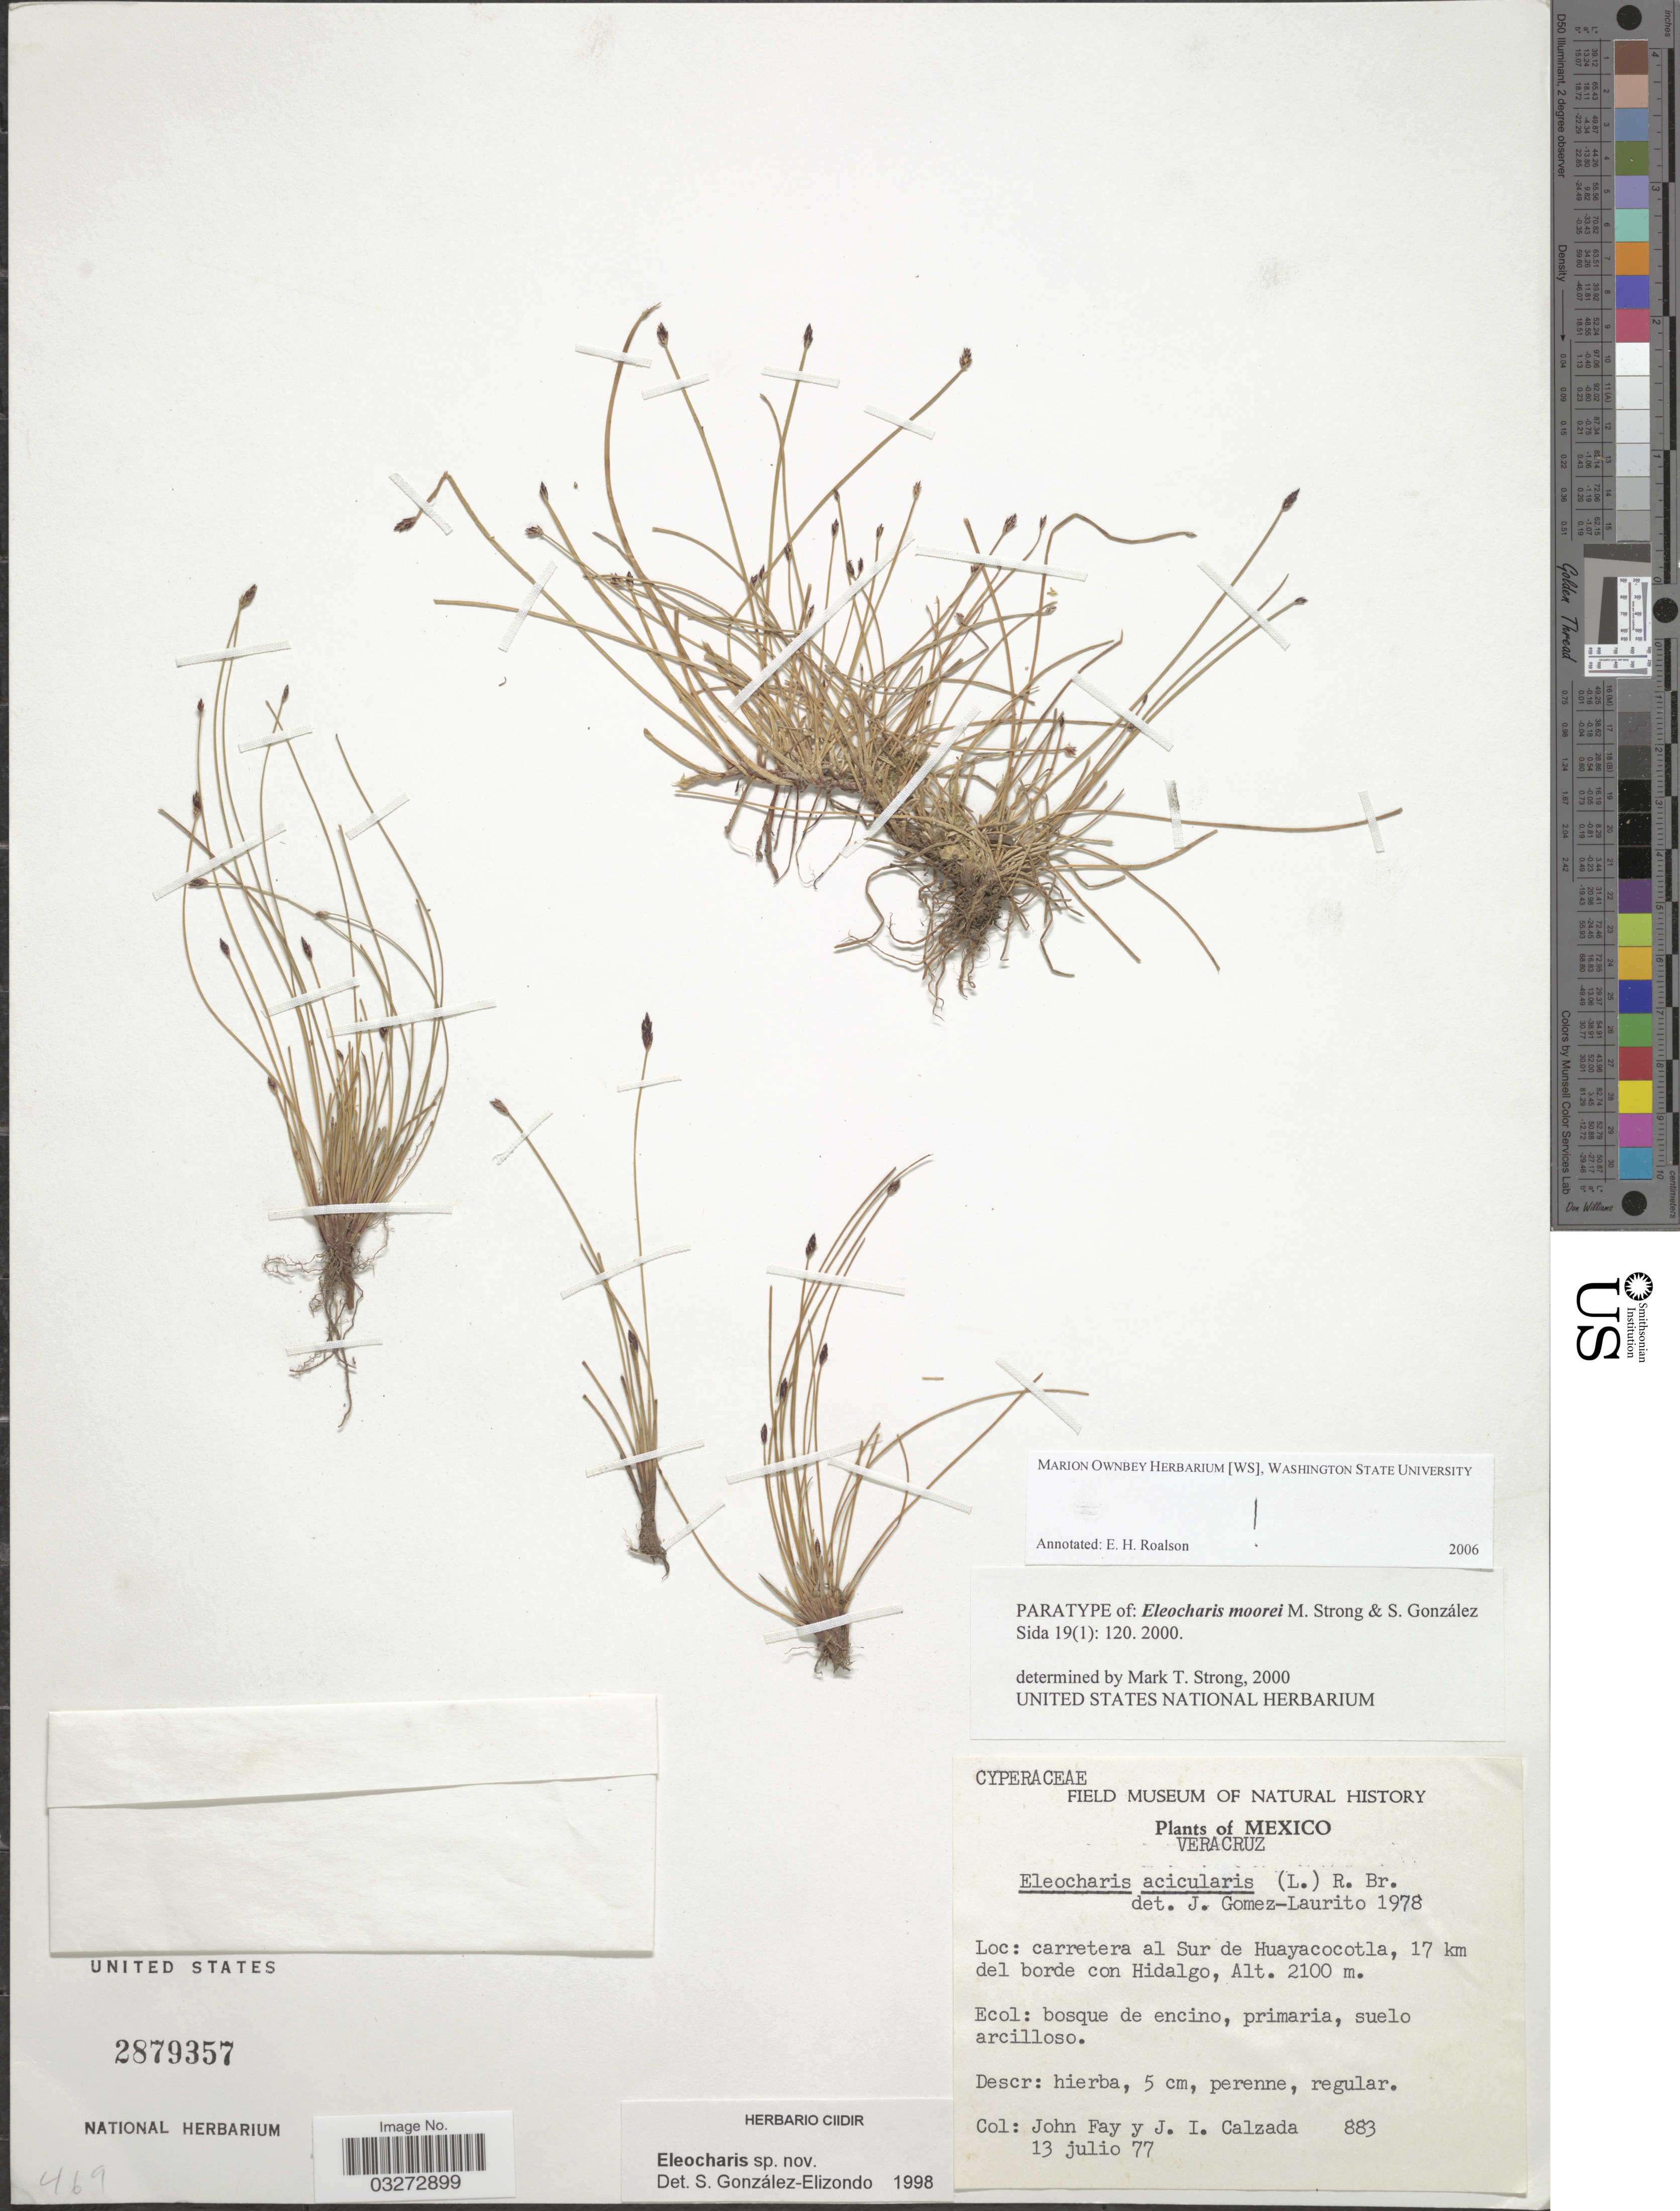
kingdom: Plantae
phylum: Tracheophyta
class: Liliopsida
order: Poales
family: Cyperaceae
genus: Eleocharis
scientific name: Eleocharis moorei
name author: M.T. Strong & S. González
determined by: Strong, Mark T., (BOT), Smithsonian Institution - National Museum of Natural History (UNITED STATES)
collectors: J. Fay & J. I. Calzada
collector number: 883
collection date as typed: Transcribed d/m/y: 13/7/77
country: Mexico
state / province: Veracruz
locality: Veracruz. Carretera al Sur de Huayacocotla, 17 km del borde con Hidalgo.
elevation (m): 2100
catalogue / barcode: US 2879357